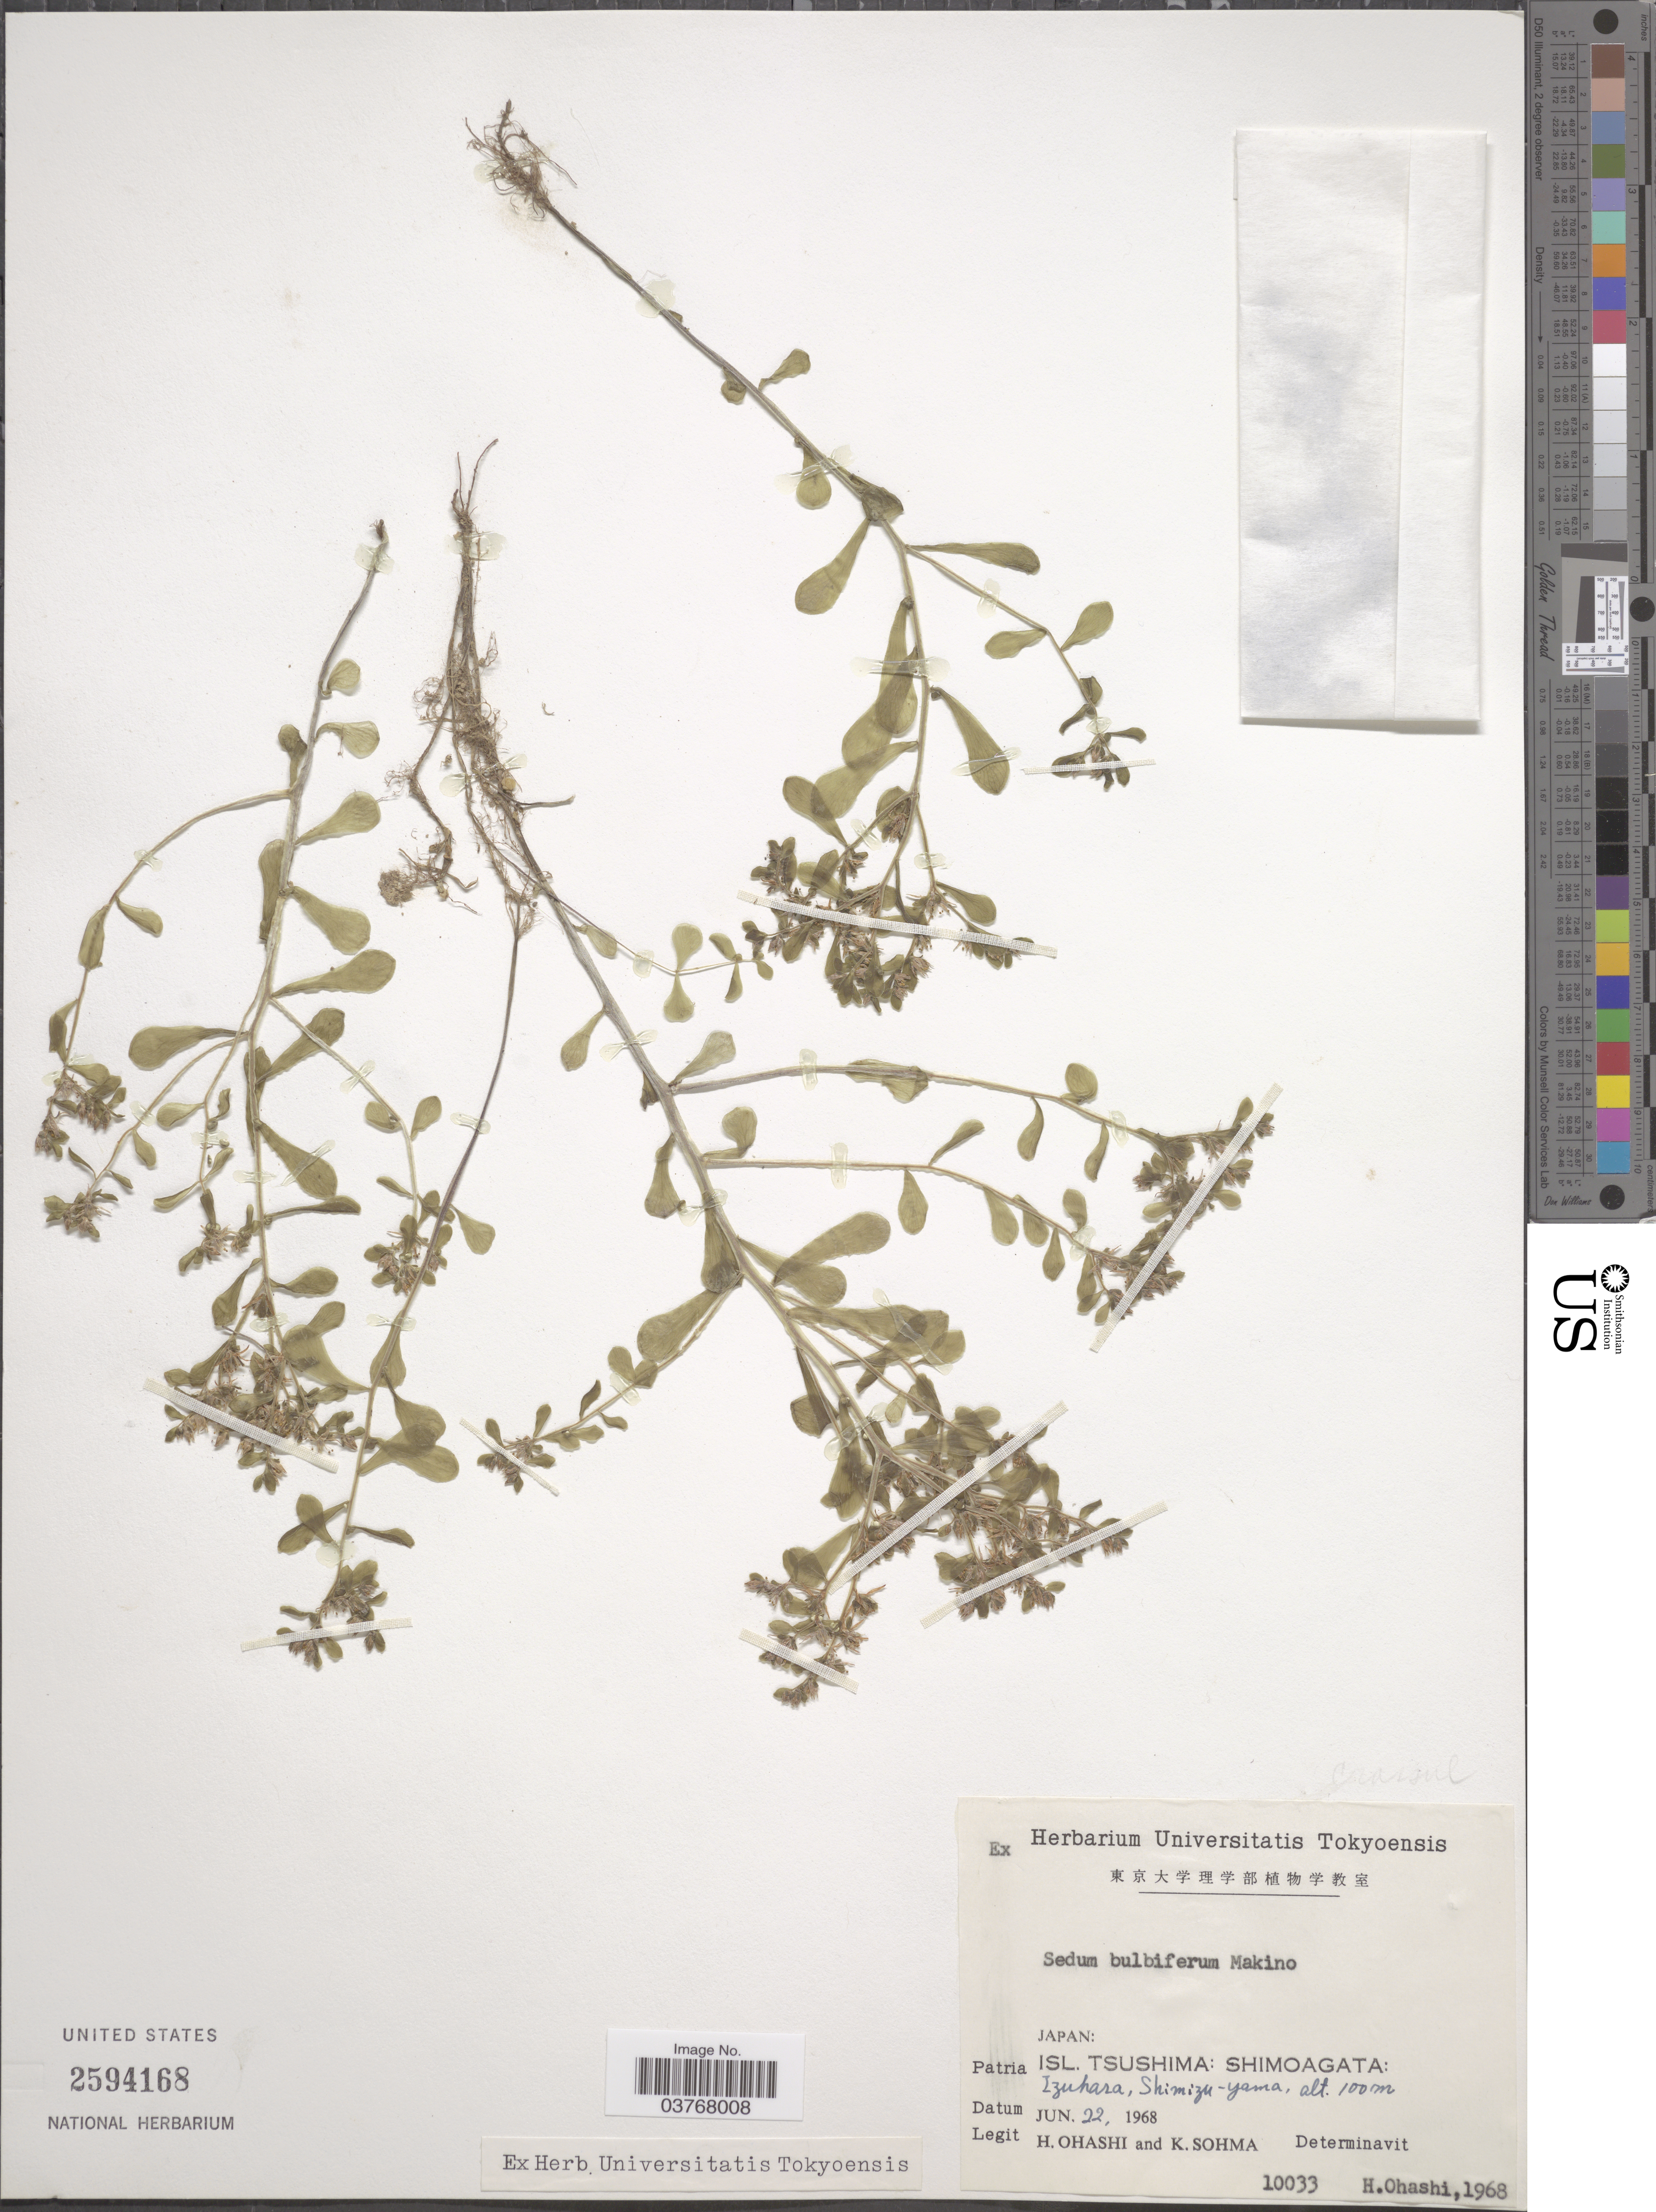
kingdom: Plantae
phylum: Tracheophyta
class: Magnoliopsida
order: Saxifragales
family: Crassulaceae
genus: Sedum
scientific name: Sedum bulbiferum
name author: Makino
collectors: H. Ohashi & K. Sohma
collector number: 10033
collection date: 1968-06-22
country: Japan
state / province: Tokyo, Federal City of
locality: Isl. Tsushima: Shimoagata: Izuhara, Shimizu-Yama.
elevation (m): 100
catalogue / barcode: US 2594168